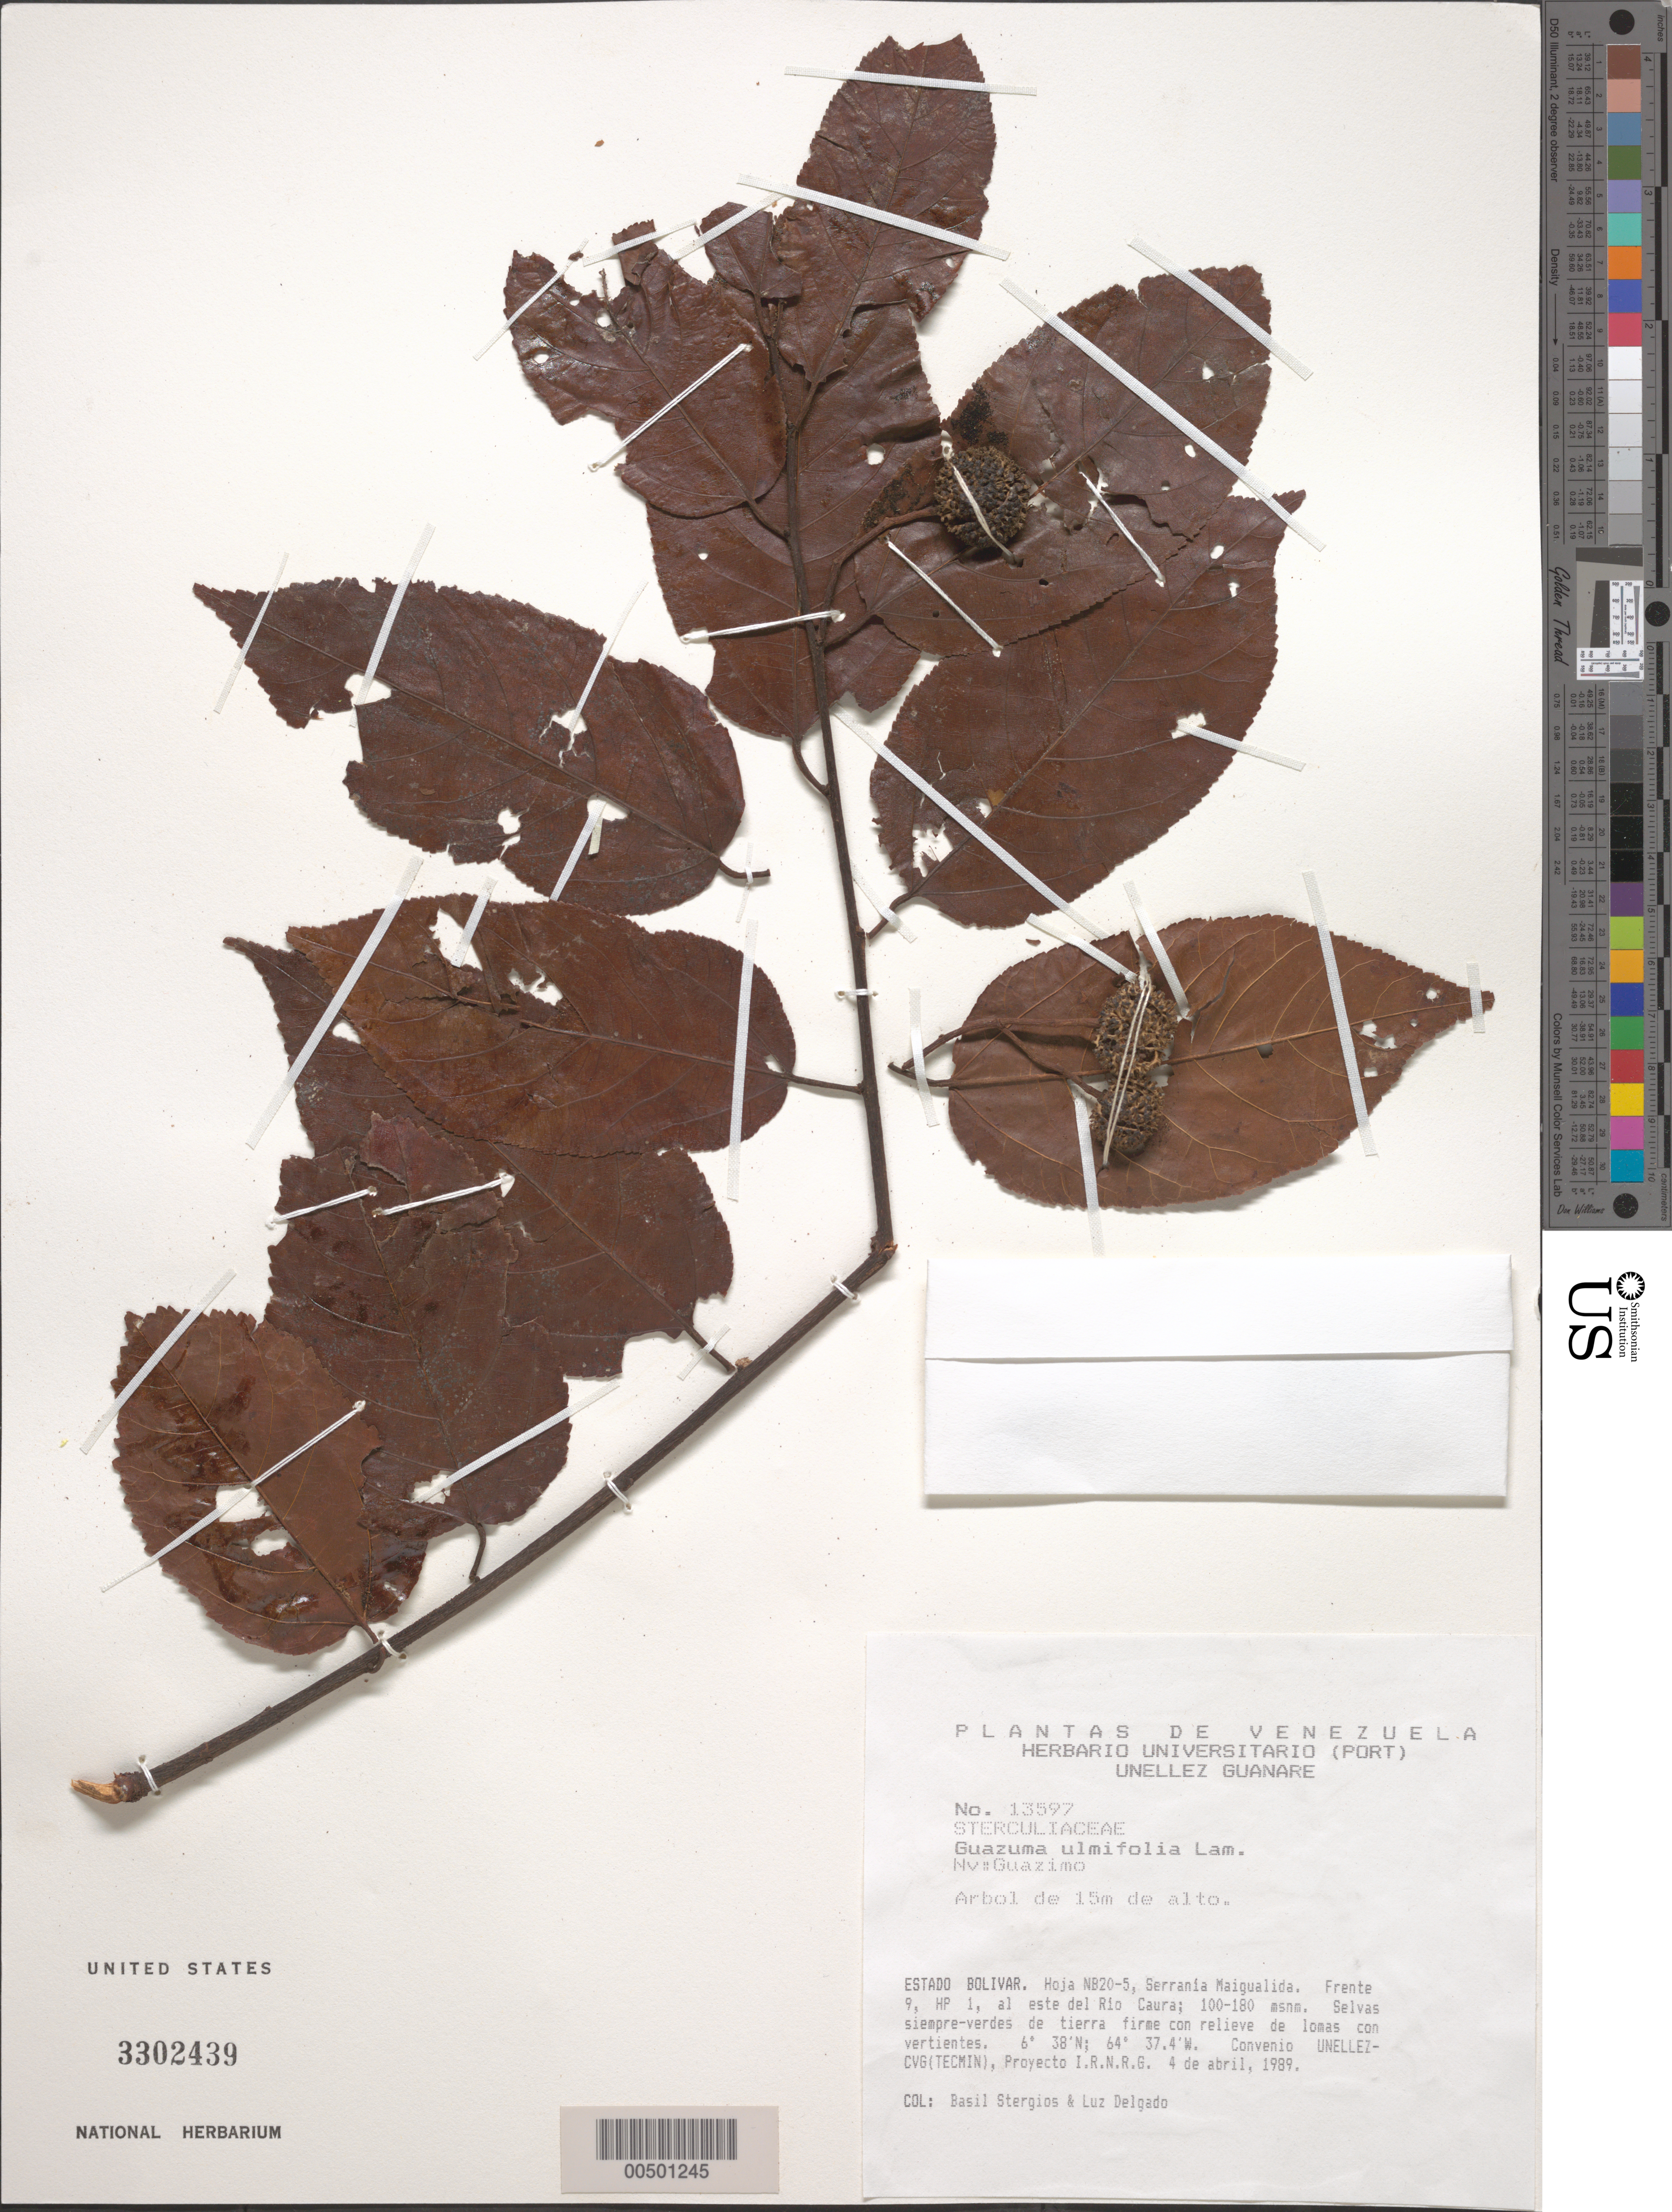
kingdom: Plantae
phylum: Tracheophyta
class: Magnoliopsida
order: Malvales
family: Malvaceae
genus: Guazuma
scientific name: Guazuma ulmifolia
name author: Lam.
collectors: B. G. Stergios & L. Delgado V.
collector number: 13597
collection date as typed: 04 Apr 1989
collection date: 1989-04-04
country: Venezuela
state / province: Bolívar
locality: Serrania Maigualida, E del río Caura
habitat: Selvas siempre-verdes de tierra firme con relieve de lomas con vertientes.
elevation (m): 100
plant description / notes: Common name: Guazimo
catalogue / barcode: US 3302439